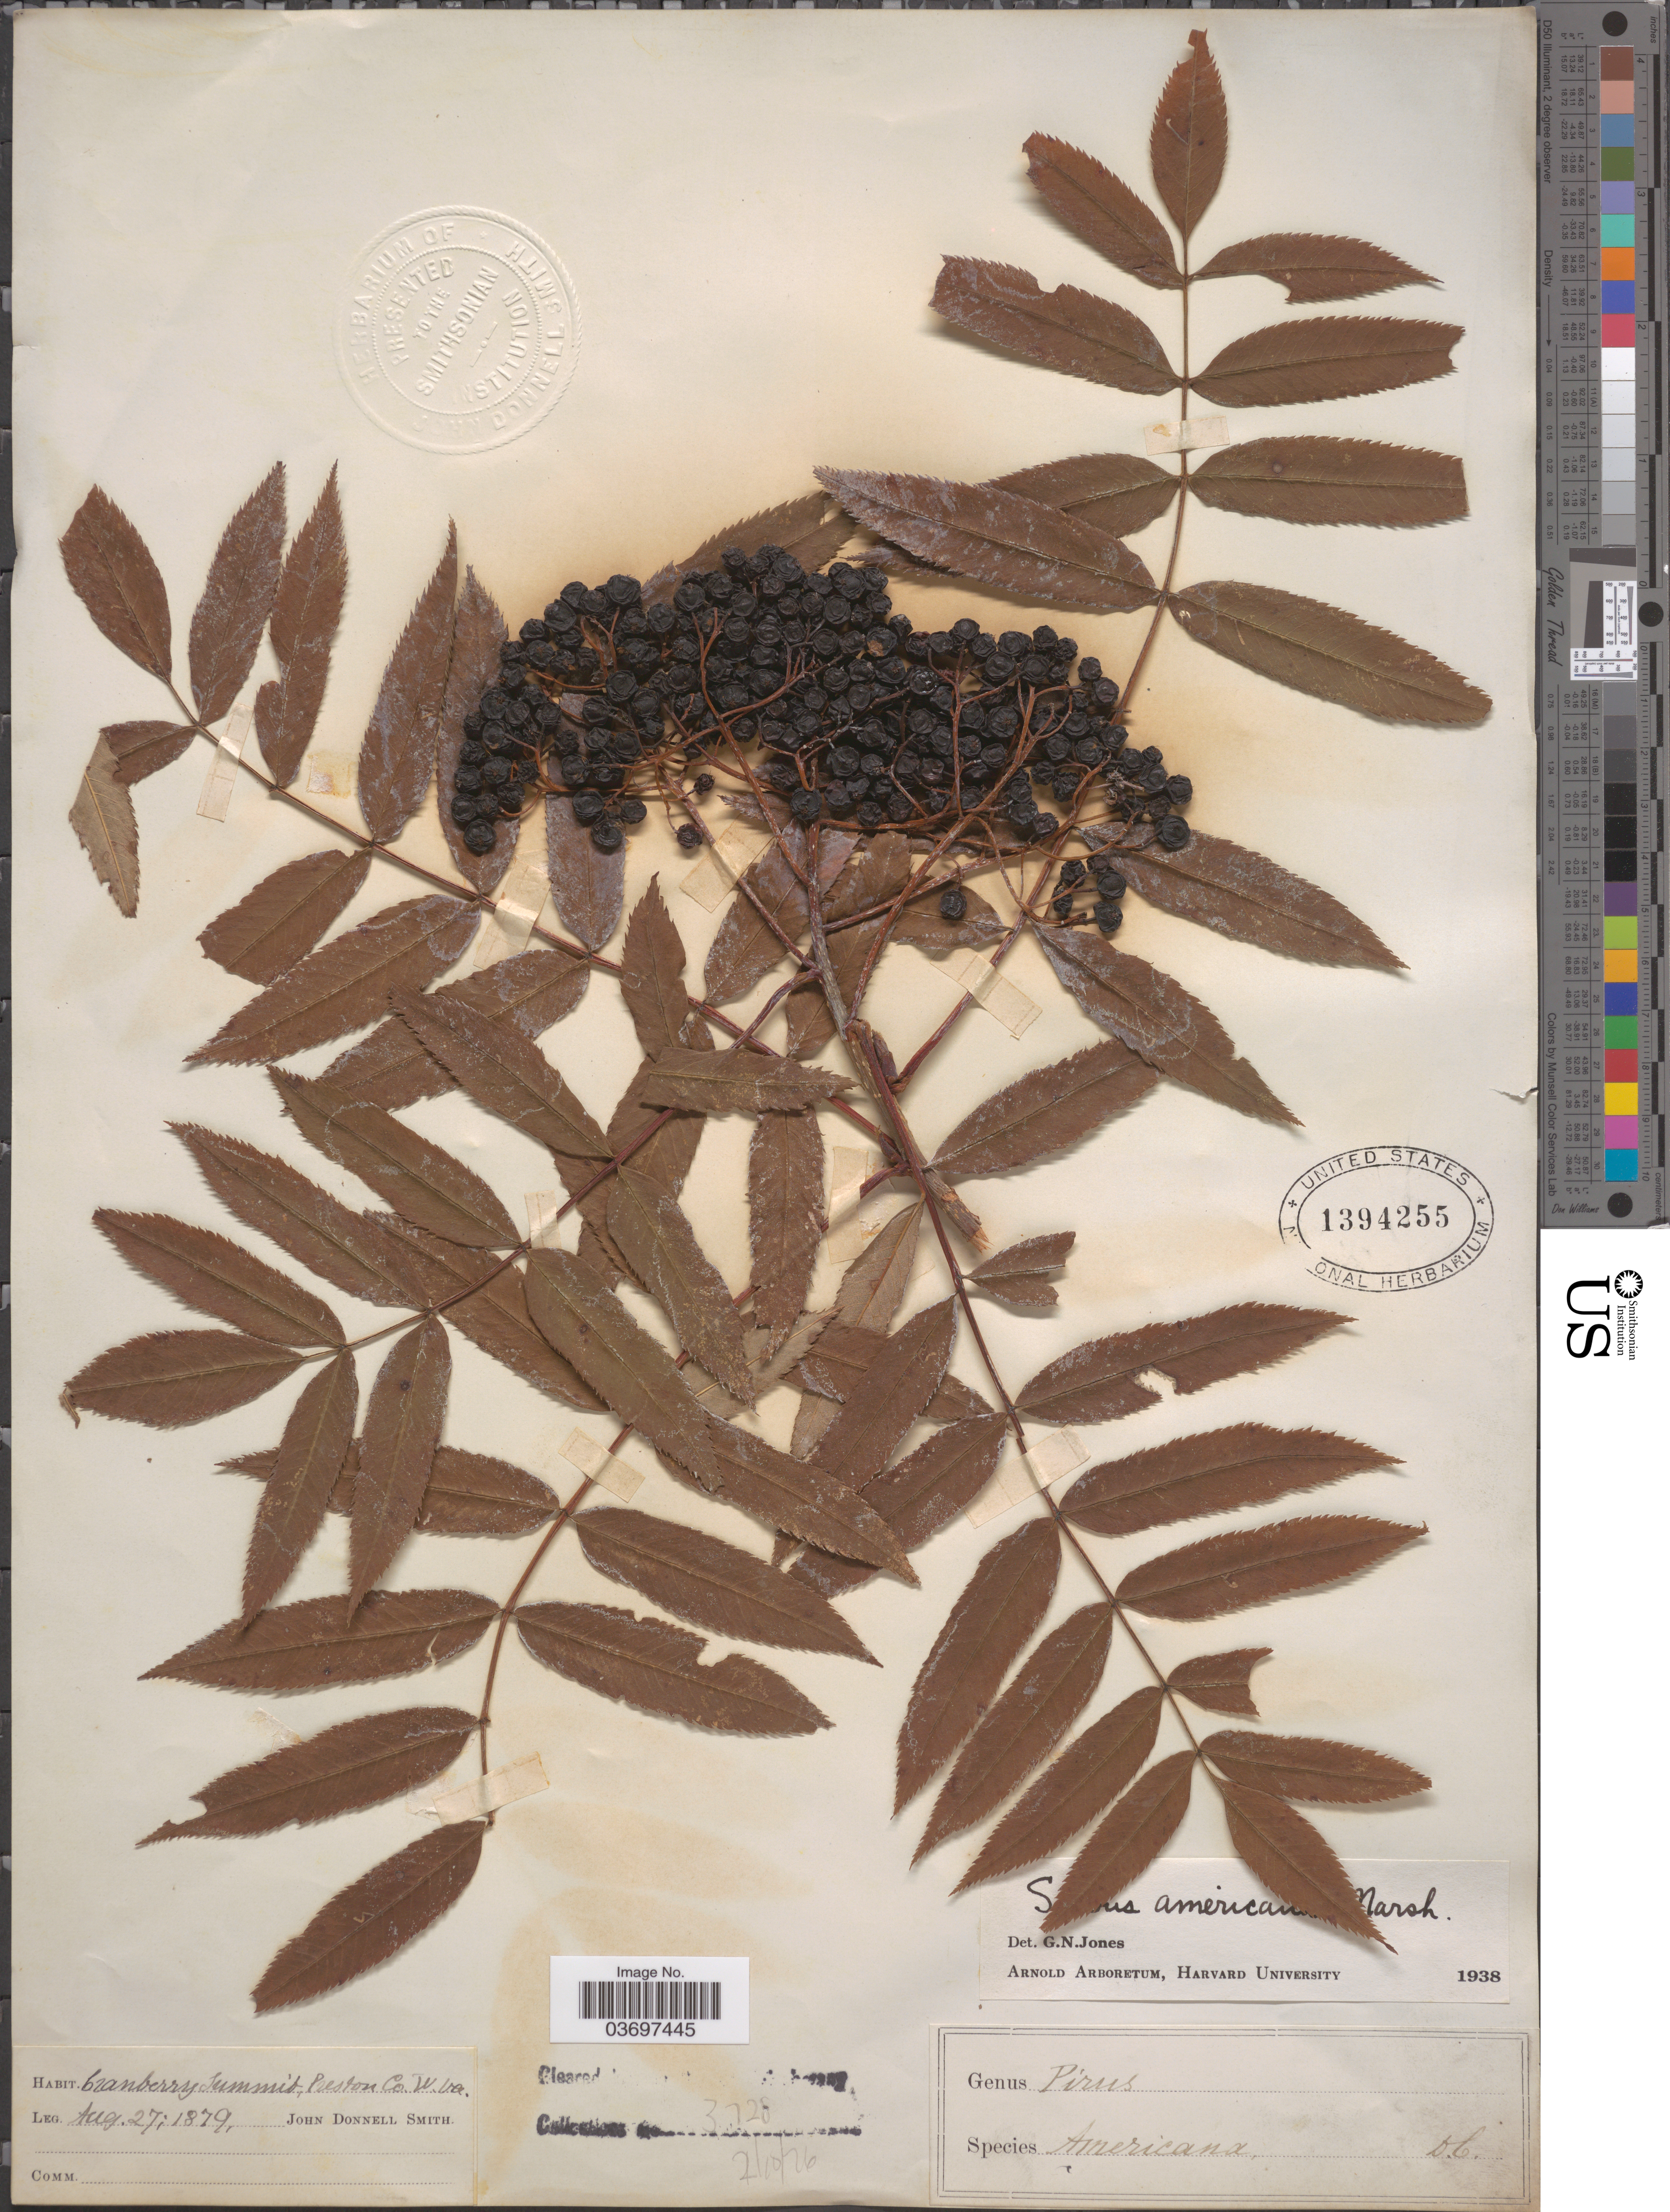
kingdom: Plantae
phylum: Tracheophyta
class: Magnoliopsida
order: Rosales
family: Rosaceae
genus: Sorbus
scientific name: Sorbus americana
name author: Marshall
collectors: J. Donnell Smith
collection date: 1879-08-27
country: United States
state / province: West Virginia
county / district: Preston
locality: Cranberry Summit, Preston Co.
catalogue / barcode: US 1394255